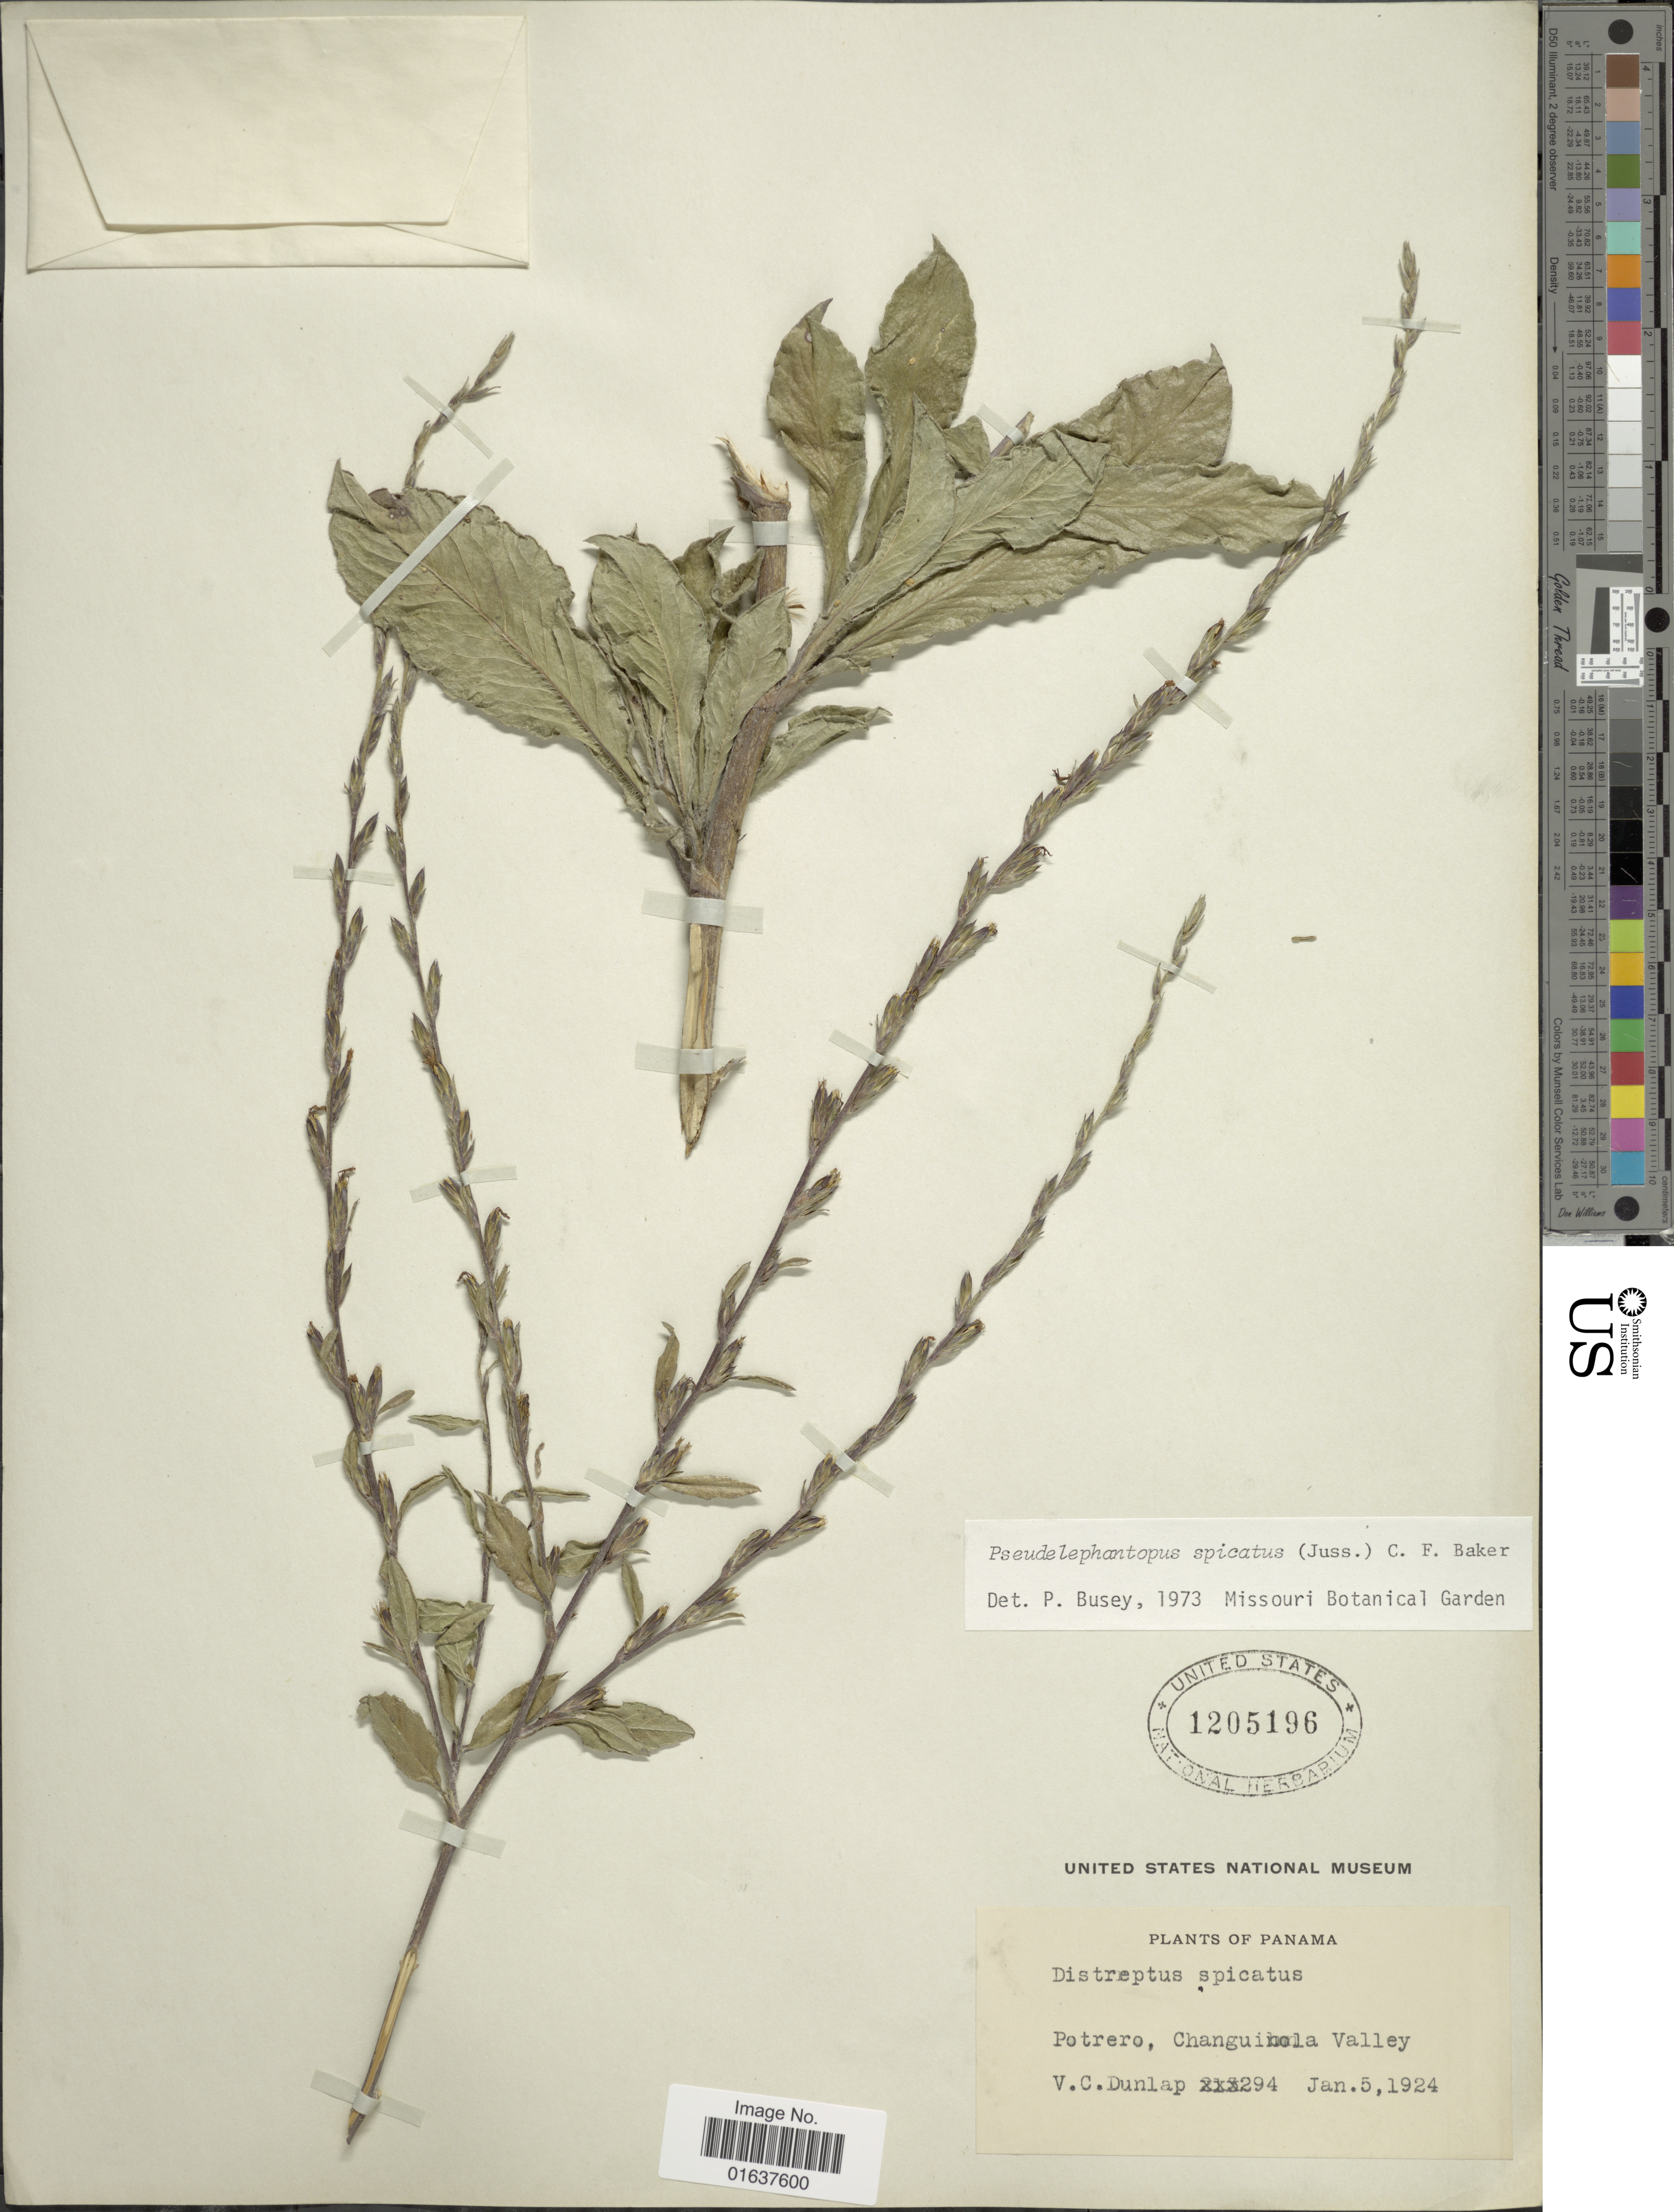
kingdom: Plantae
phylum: Tracheophyta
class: Magnoliopsida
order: Asterales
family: Asteraceae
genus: Pseudelephantopus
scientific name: Pseudelephantopus spicatus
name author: (Juss. ex Aubl.) C.F. Baker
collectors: V. C. Dunlap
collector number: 294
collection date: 1924-01-05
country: Panama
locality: Potreto, Changuila Valley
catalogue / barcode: US 1205196